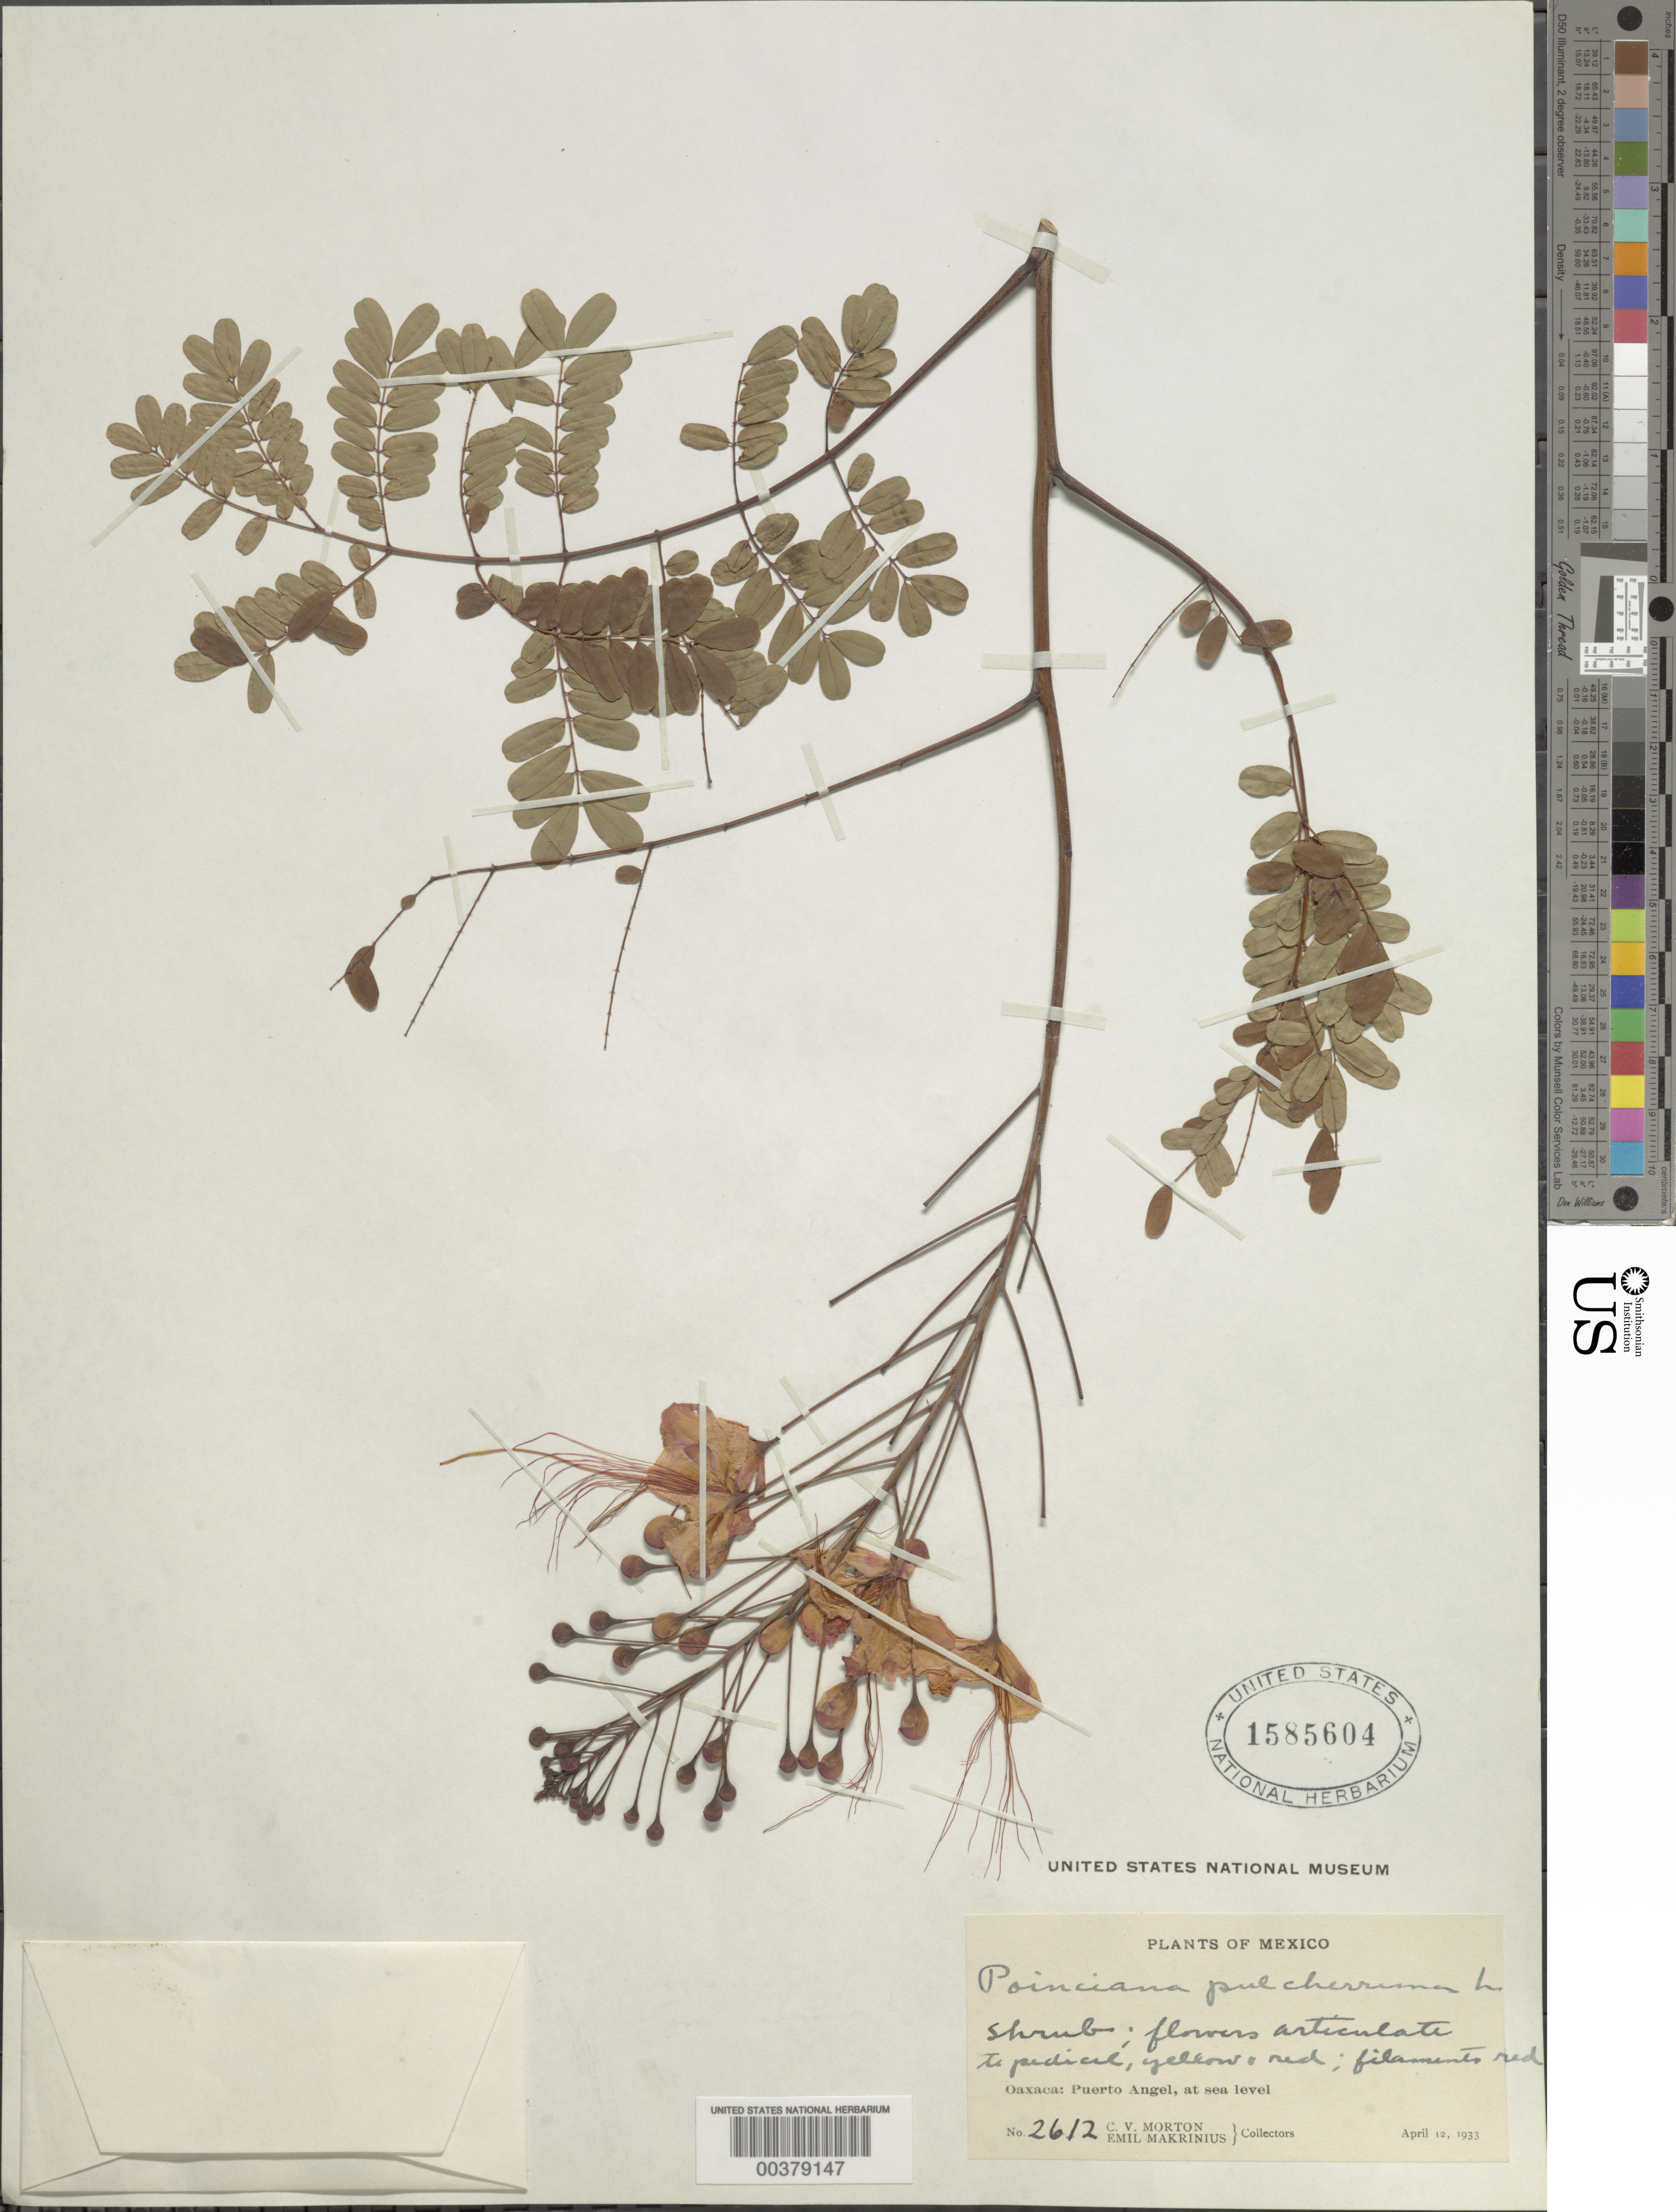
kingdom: Plantae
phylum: Tracheophyta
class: Magnoliopsida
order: Fabales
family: Fabaceae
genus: Caesalpinia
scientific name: Caesalpinia pulcherrima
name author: (L.) Sw.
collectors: C. V. Morton & E. Makrinius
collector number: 2612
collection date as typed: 12 Apr 1933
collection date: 1933-04-12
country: Mexico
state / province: Oaxaca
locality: Puerto angel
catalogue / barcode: US 1585604